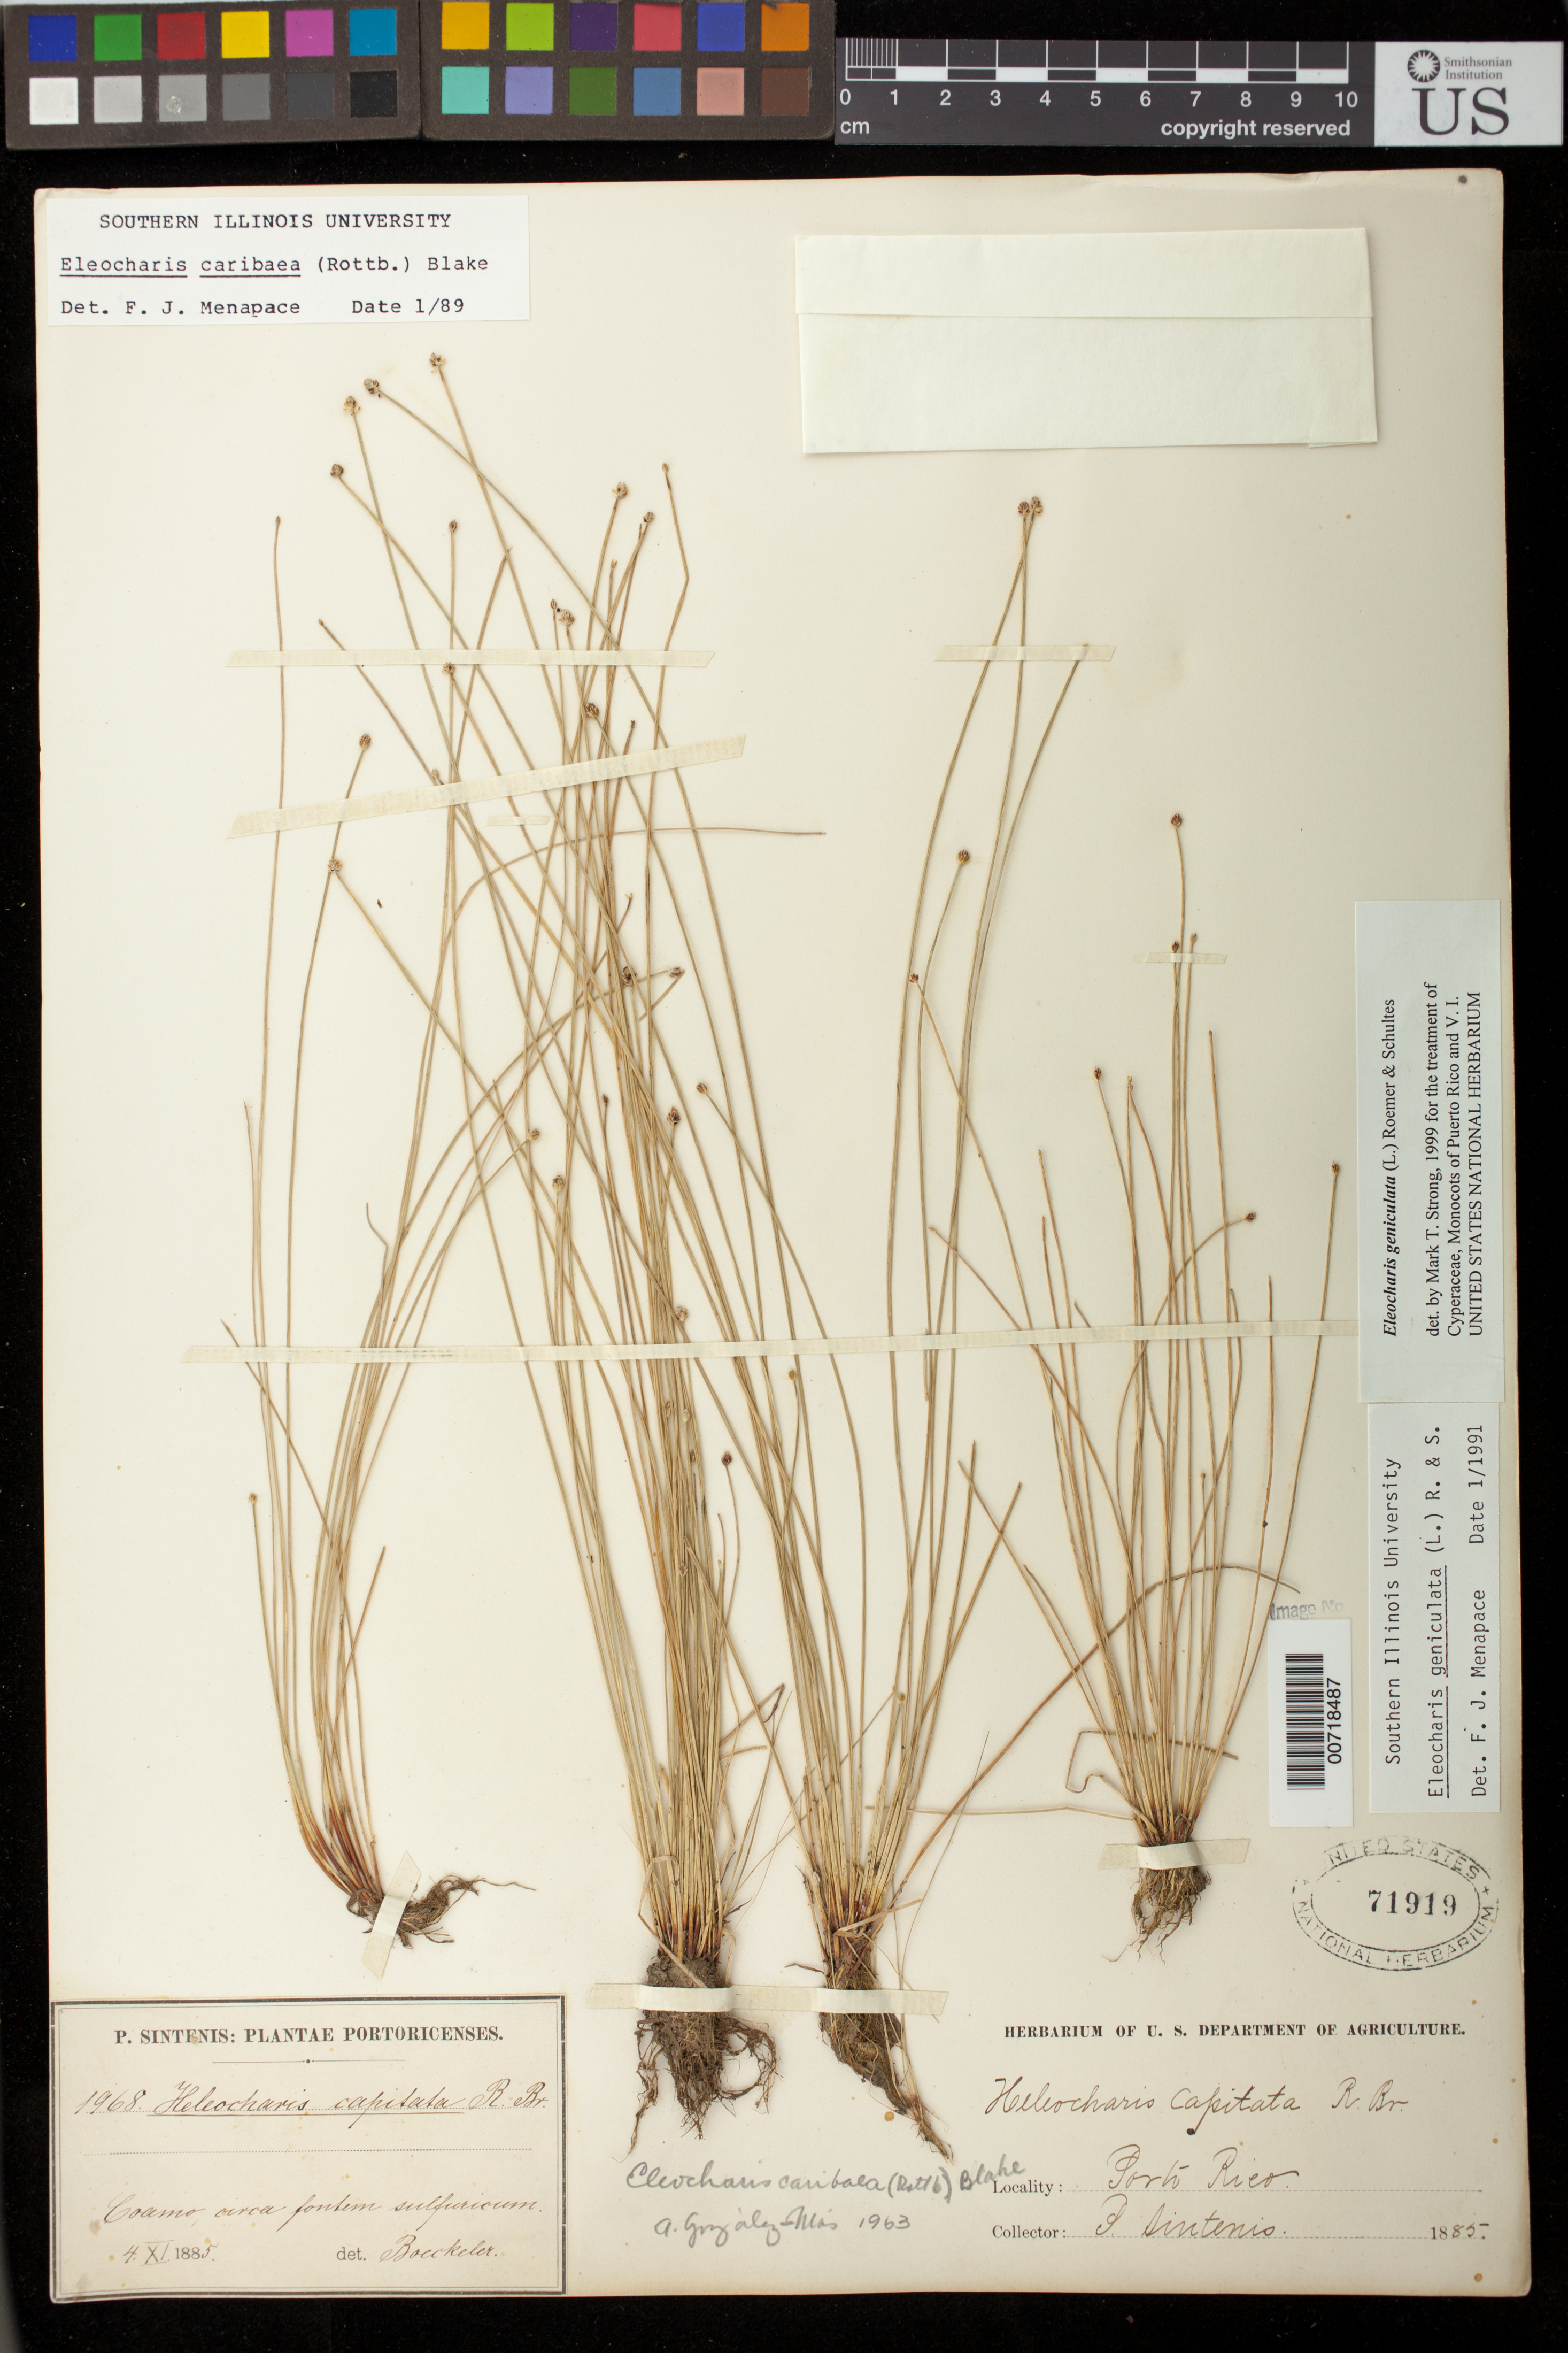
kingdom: Plantae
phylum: Tracheophyta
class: Liliopsida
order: Poales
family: Cyperaceae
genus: Eleocharis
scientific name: Eleocharis geniculata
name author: (L.) Roem. & Schult.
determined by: Strong, M. T., (US), Smithsonian Institution - National Museum of Natural History (UNITED STATES)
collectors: P. Sintenis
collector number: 1968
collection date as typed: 04 Nov 1885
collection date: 1885-11-04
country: Puerto Rico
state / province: Coamo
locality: Coamo.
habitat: Circa fontem sulfuricum.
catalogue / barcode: US 71919